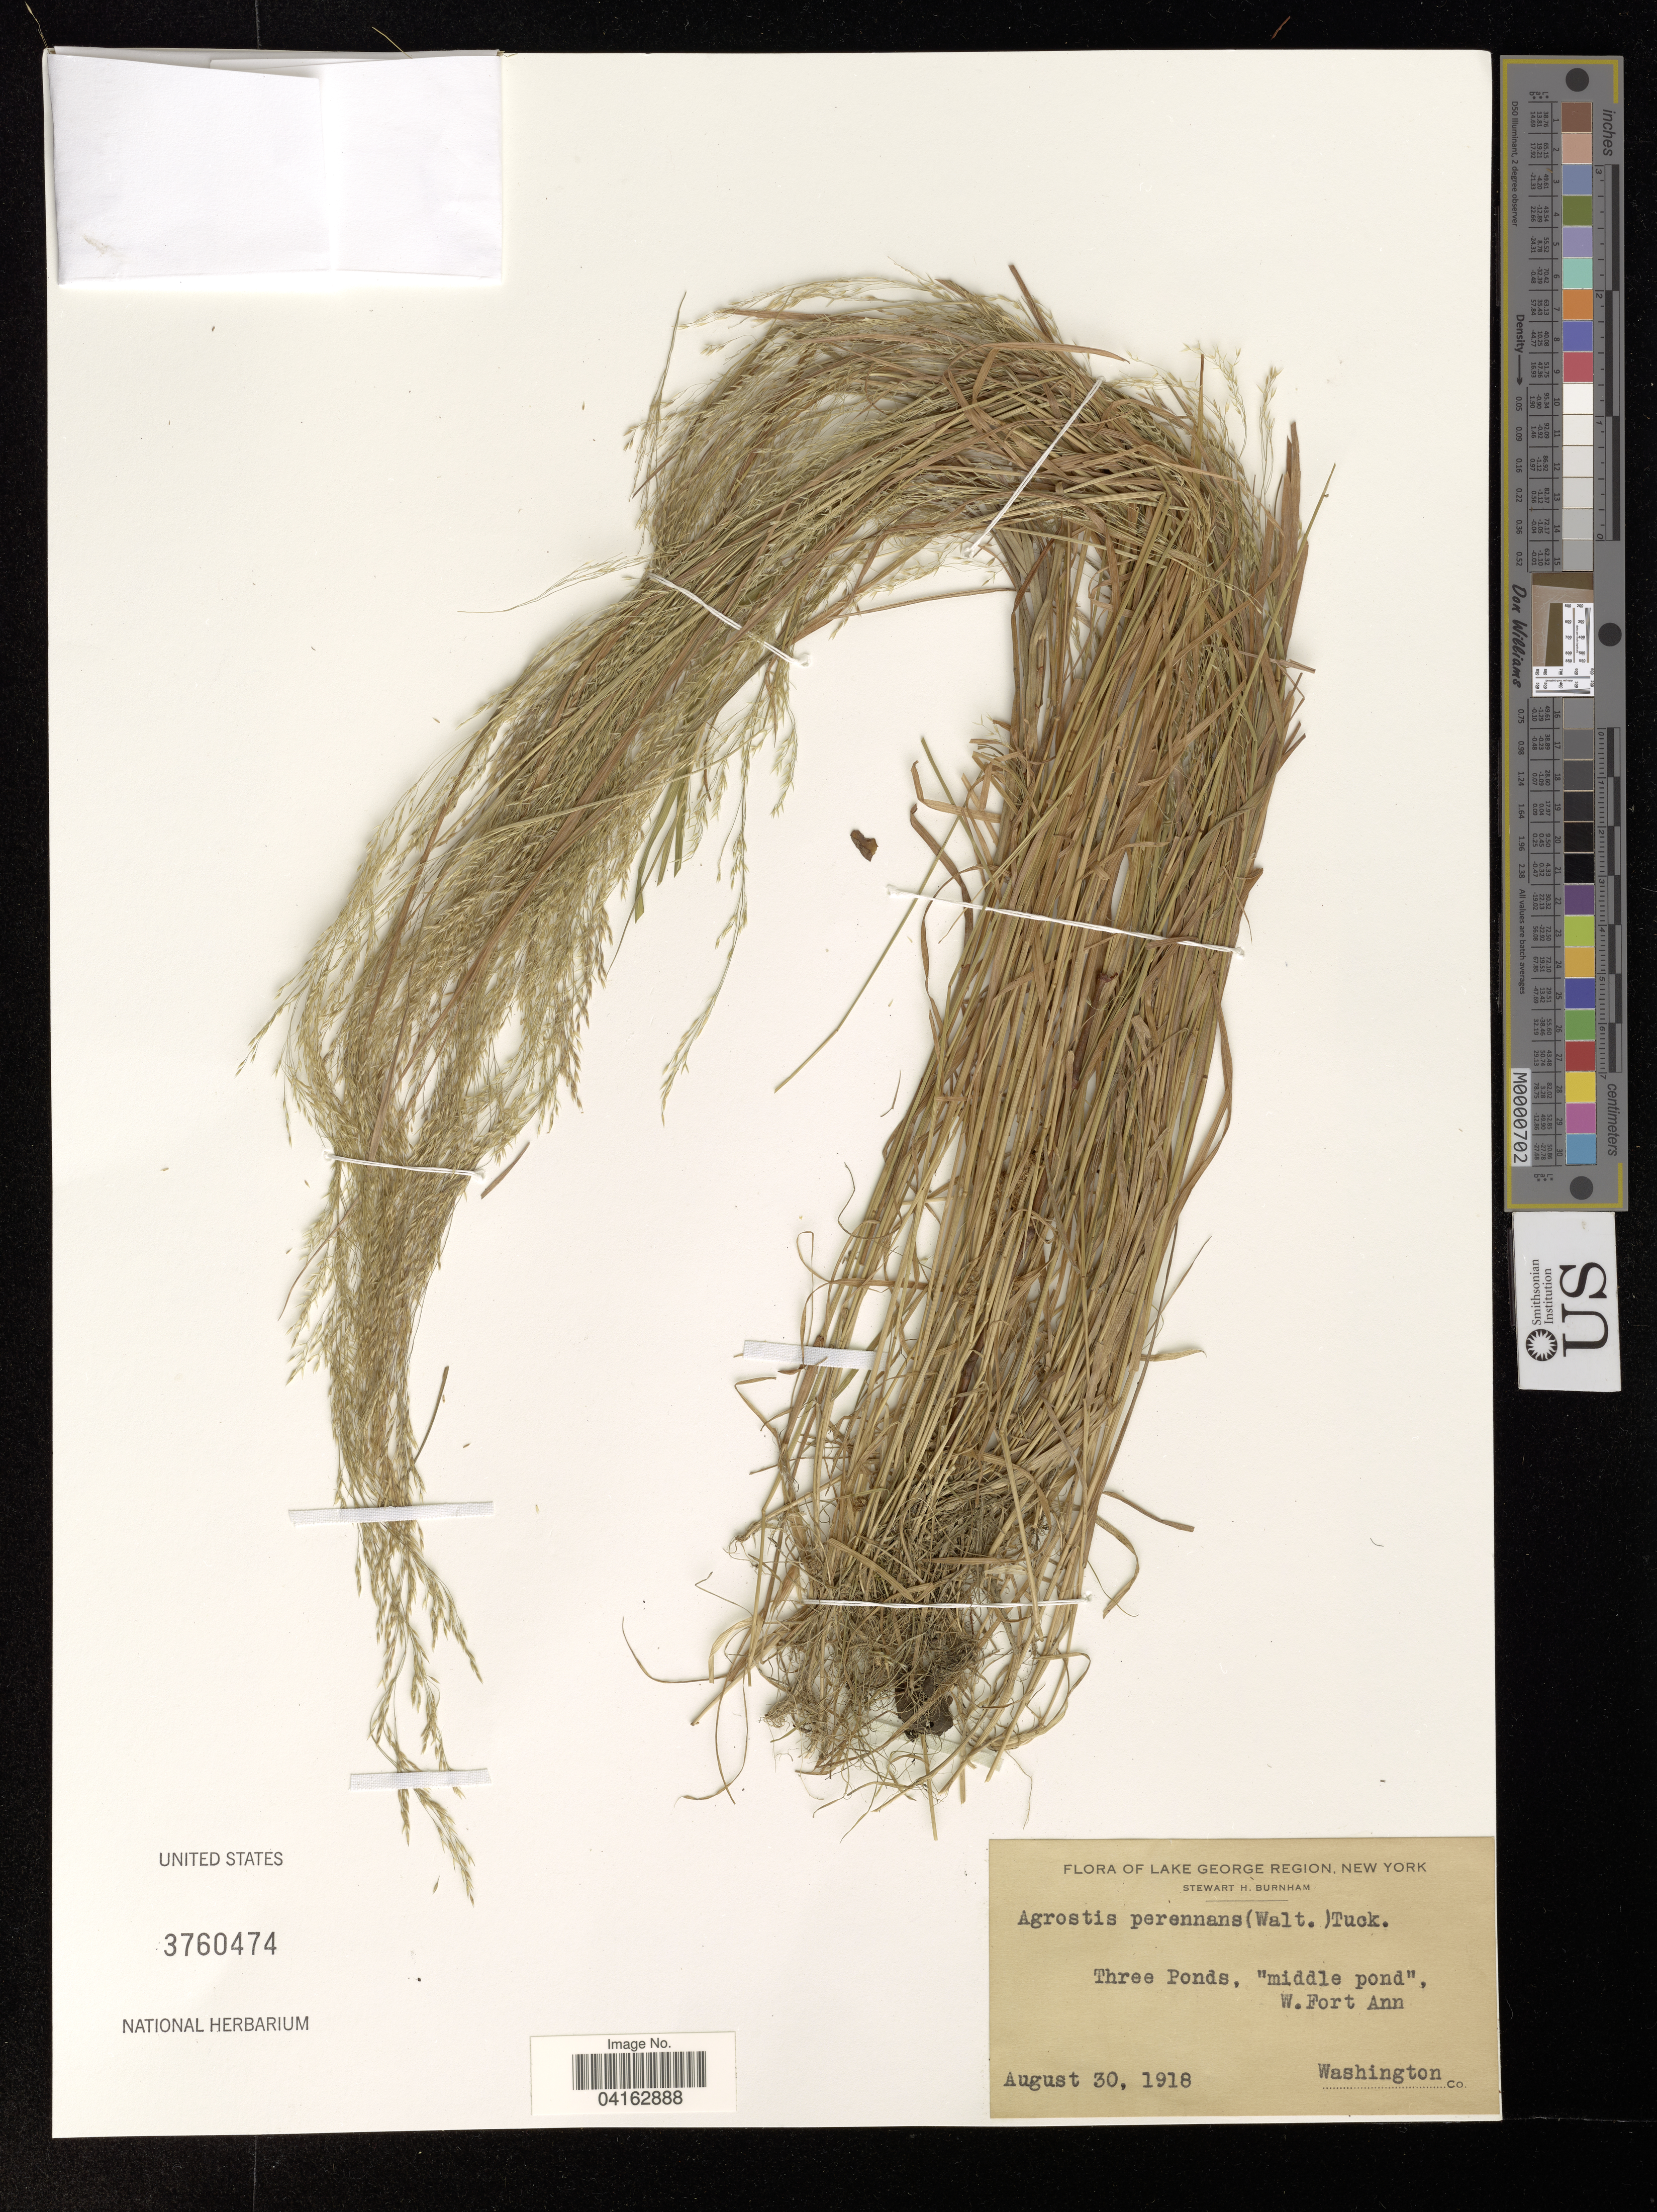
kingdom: Plantae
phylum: Tracheophyta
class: Liliopsida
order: Poales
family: Poaceae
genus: Agrostis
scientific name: Agrostis perennans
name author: (Walter) Tuck.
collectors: S. Burnham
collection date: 1918-08-30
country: United States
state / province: New York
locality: Lake George Region. Three Ponds, "middle pond", W. Fort Ann. Washington Co.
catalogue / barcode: US 3760474